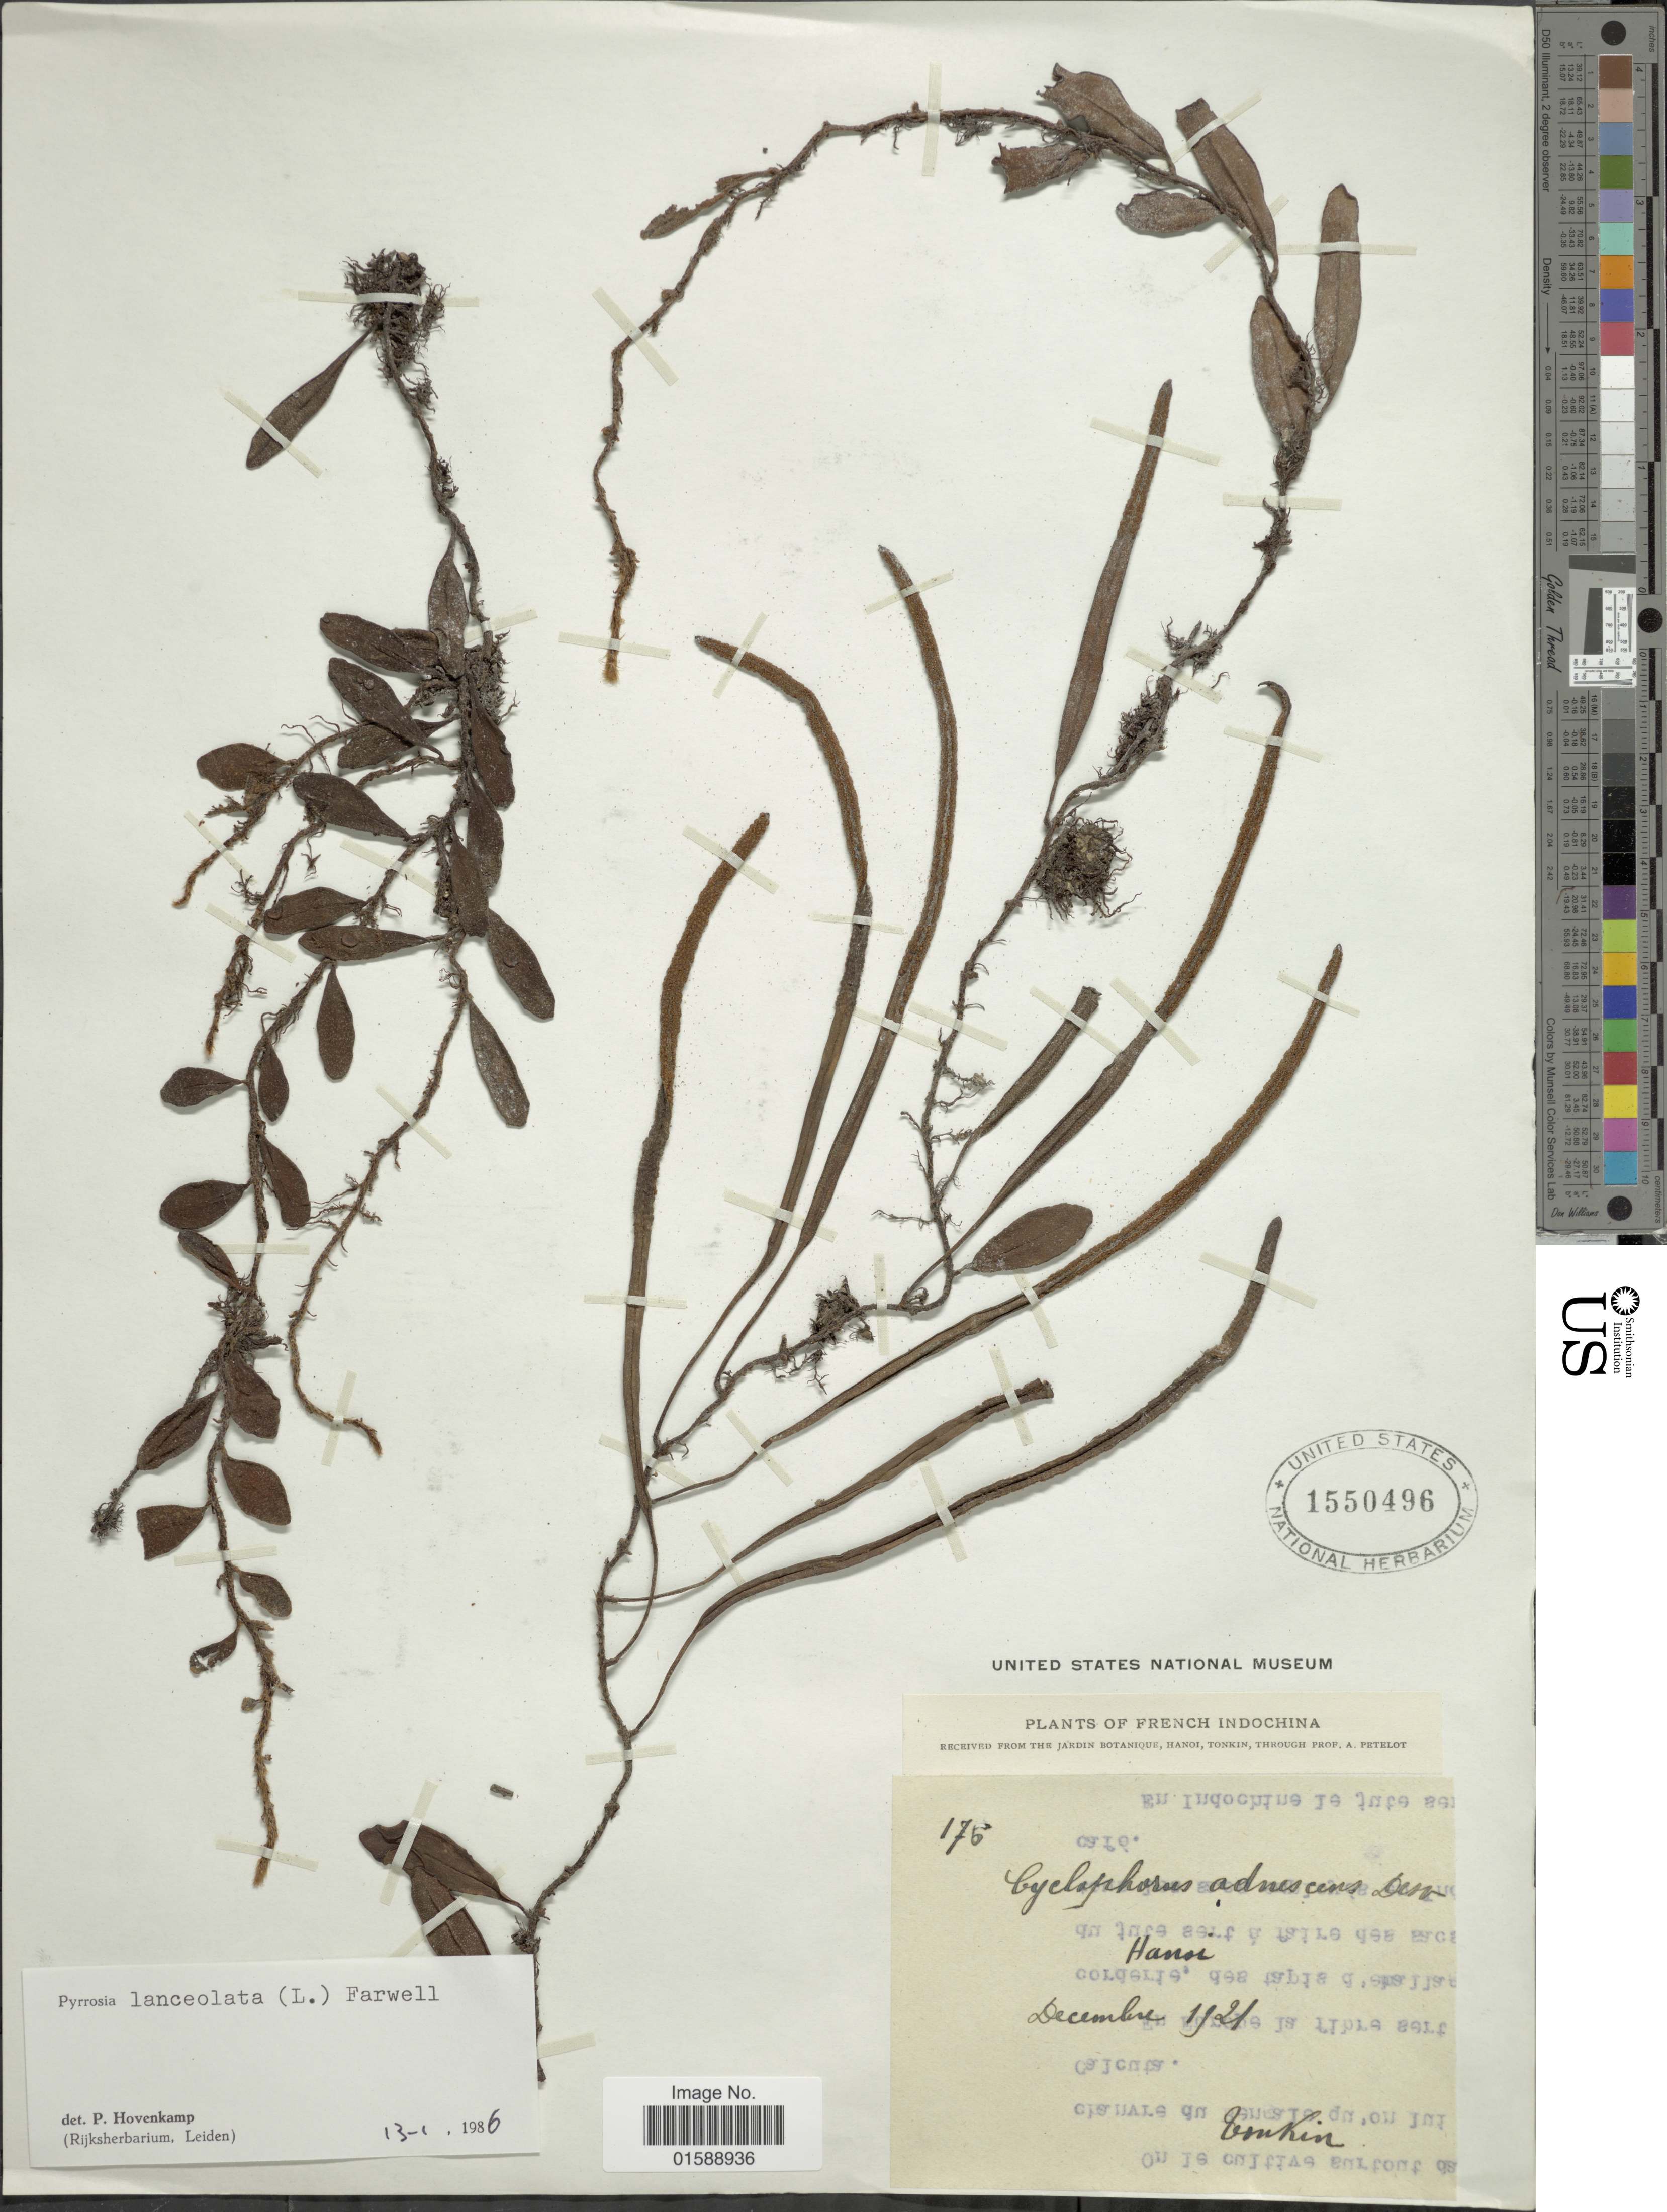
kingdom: Plantae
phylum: Tracheophyta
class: Polypodiopsida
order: Polypodiales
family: Polypodiaceae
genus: Pyrrosia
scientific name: Pyrrosia lanceolata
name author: (L.) Farw.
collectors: A. Petelot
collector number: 175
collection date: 1921-12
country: Vietnam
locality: French Indochina. Tonkin. Hanoi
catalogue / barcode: US 1550496